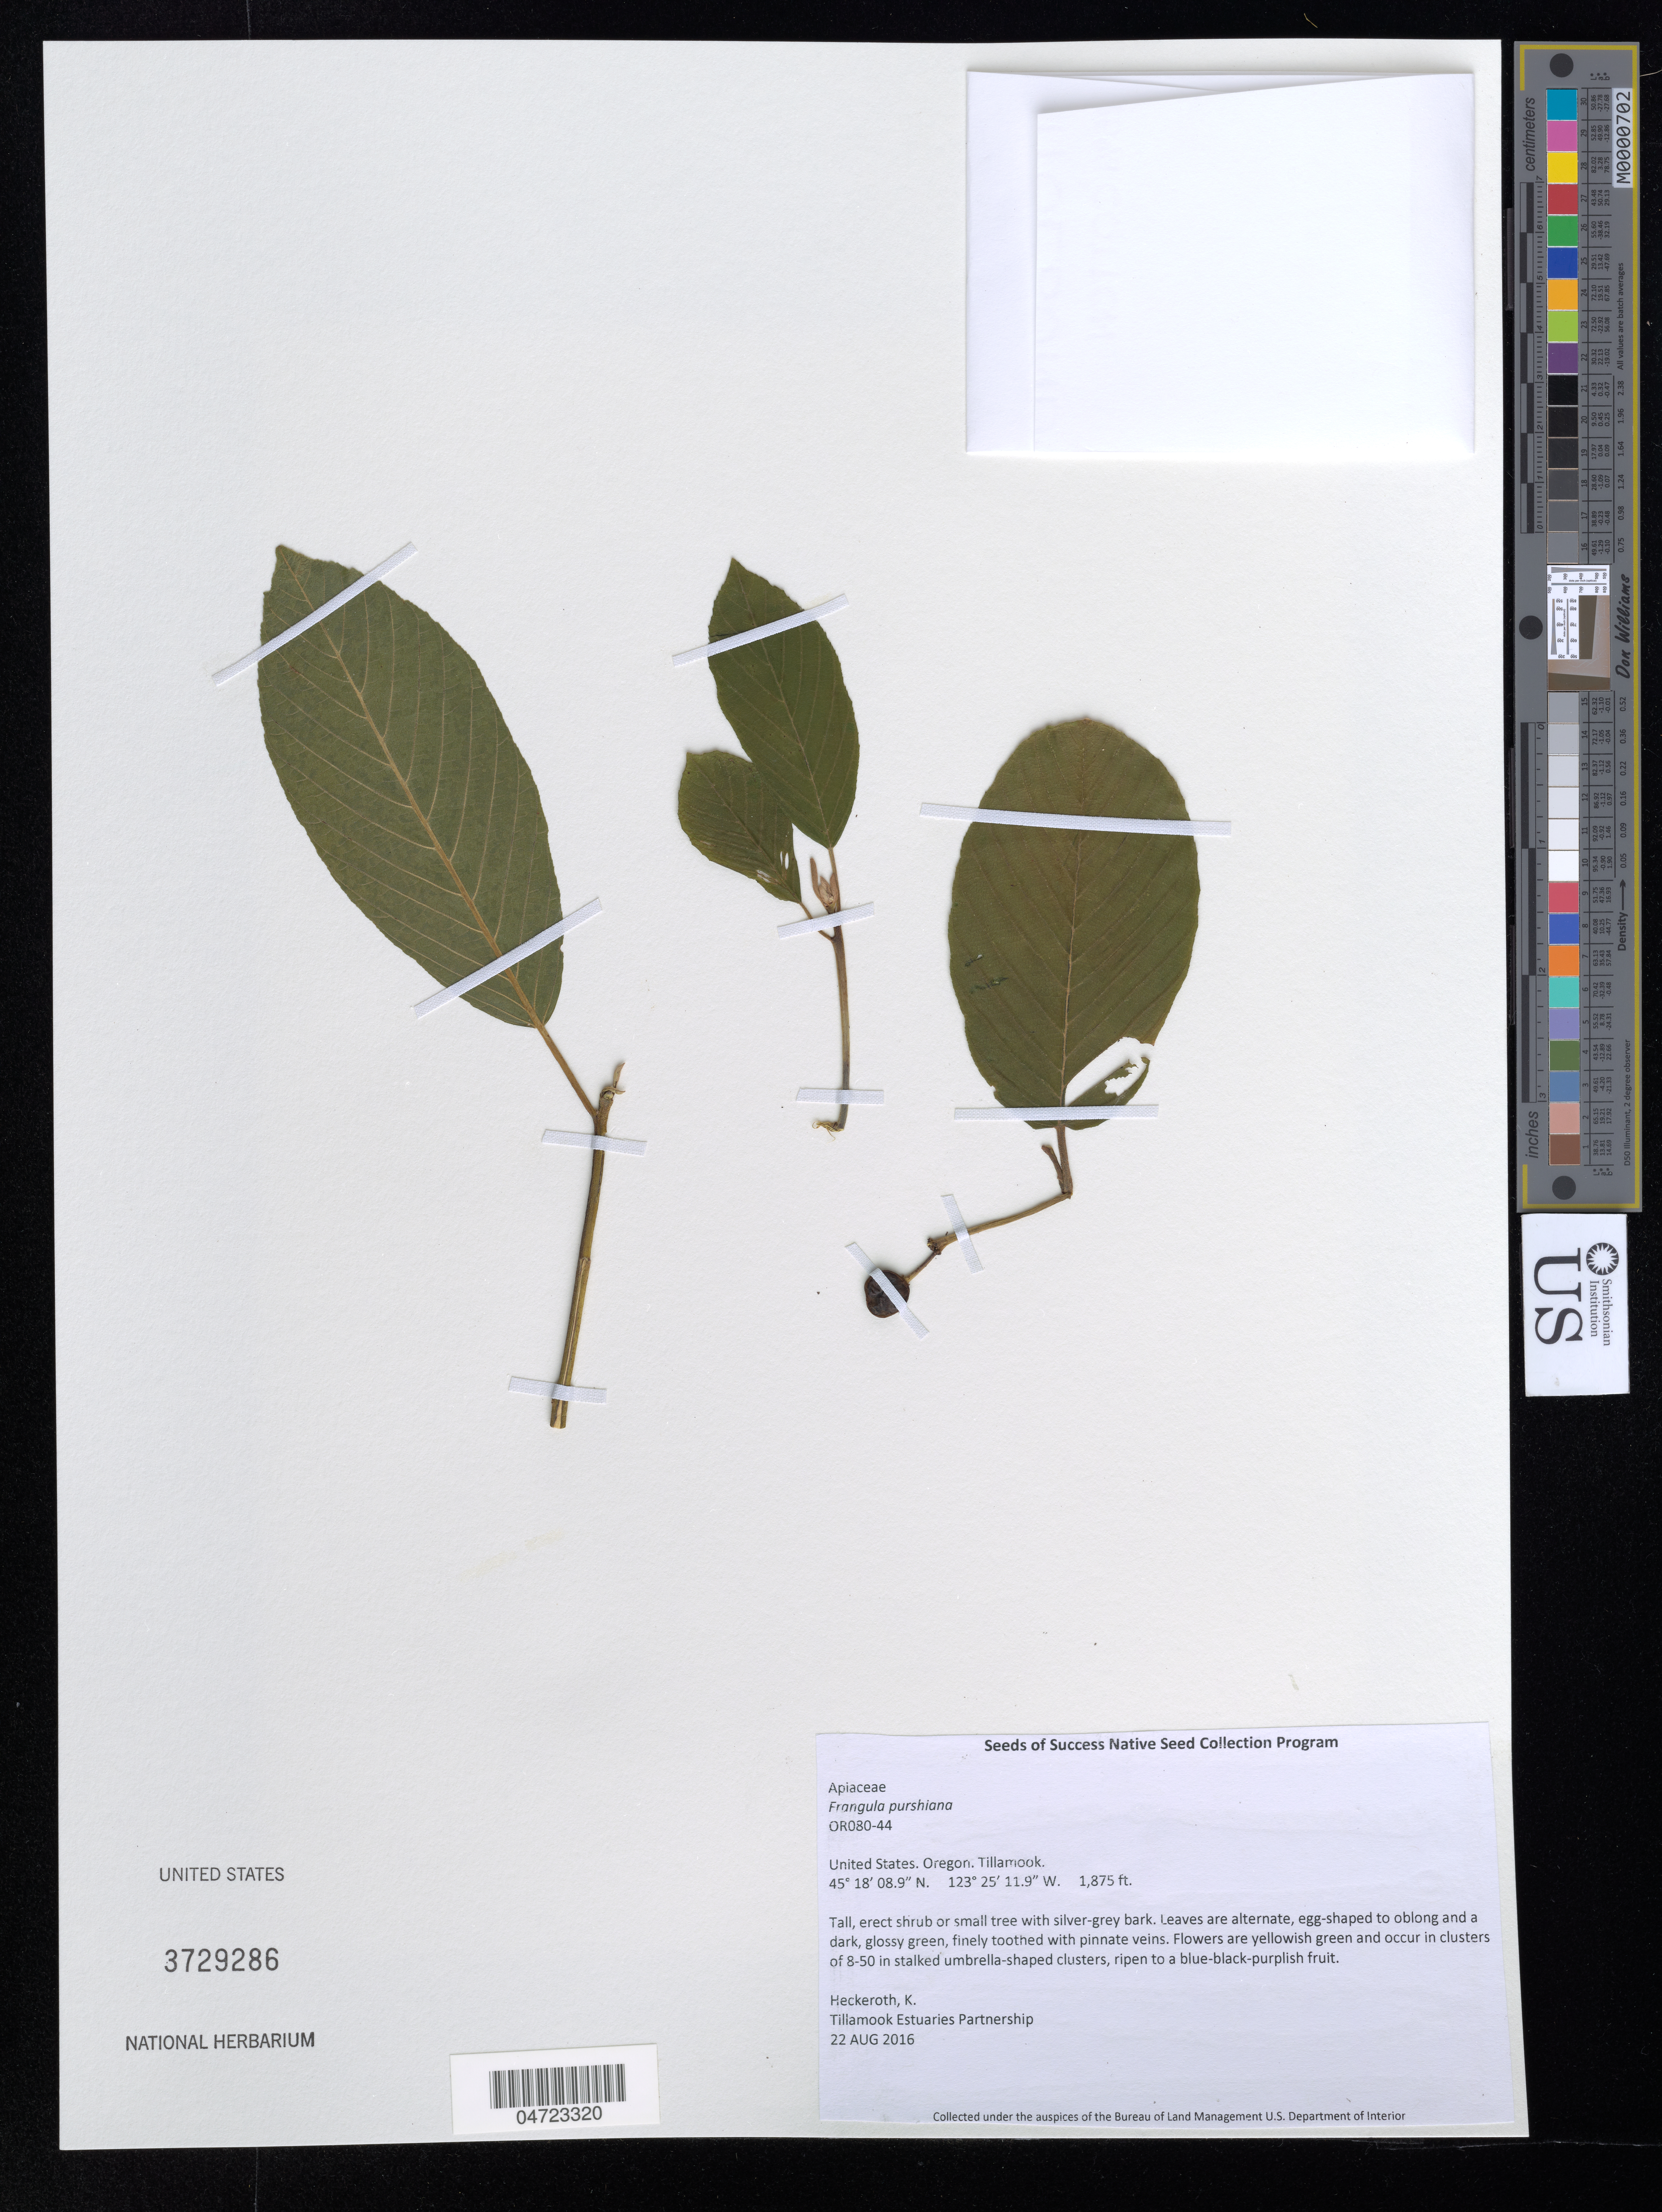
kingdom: Plantae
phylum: Tracheophyta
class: Magnoliopsida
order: Rosales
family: Rhamnaceae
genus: Frangula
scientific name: Frangula purshiana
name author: (DC.) A. Gray ex J.G. Cooper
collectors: K. Heckeroth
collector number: OR080-44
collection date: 2016-08-22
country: United States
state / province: Oregon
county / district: Tilamook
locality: Tillamook.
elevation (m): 572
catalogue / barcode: US 3729286